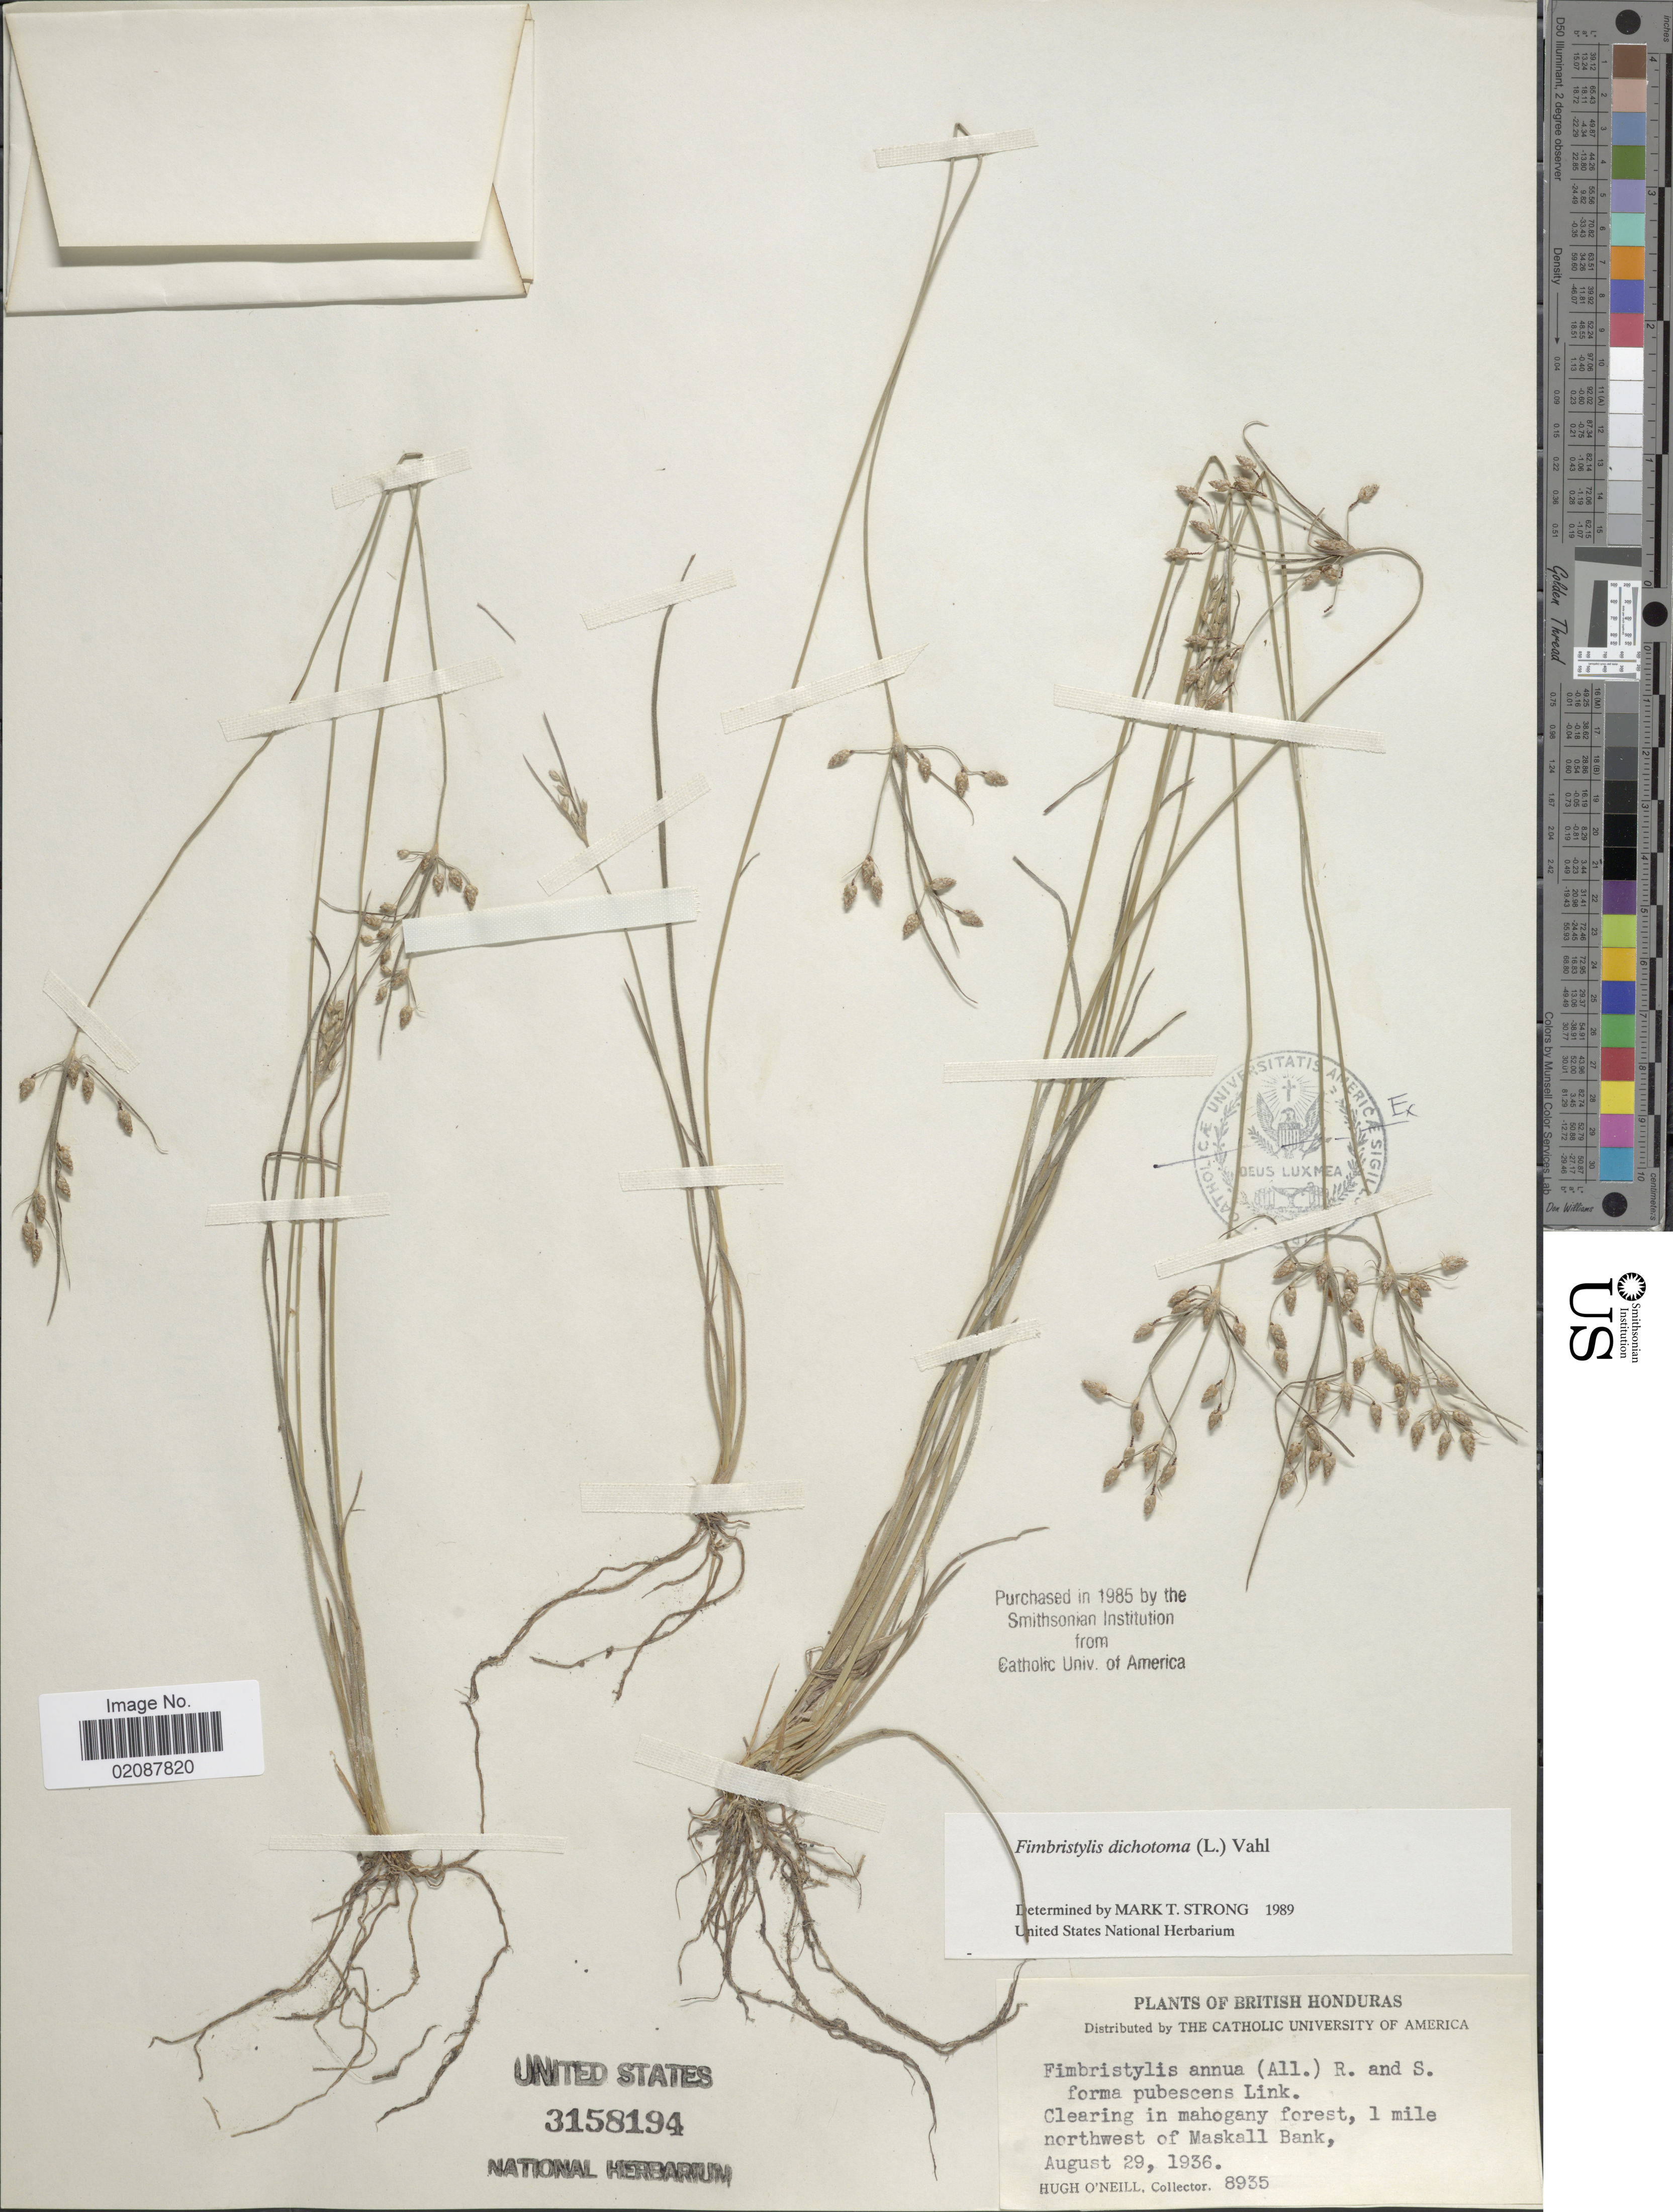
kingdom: Plantae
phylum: Tracheophyta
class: Liliopsida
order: Poales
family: Cyperaceae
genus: Fimbristylis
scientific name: Fimbristylis dichotoma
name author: (L.) Vahl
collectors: H. O'Neill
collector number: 8935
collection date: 1936-08-29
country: Belize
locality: British Honduras. Clearing in mahogany forest, 1 mile northwest of Maskall Bank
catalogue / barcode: US 3158194